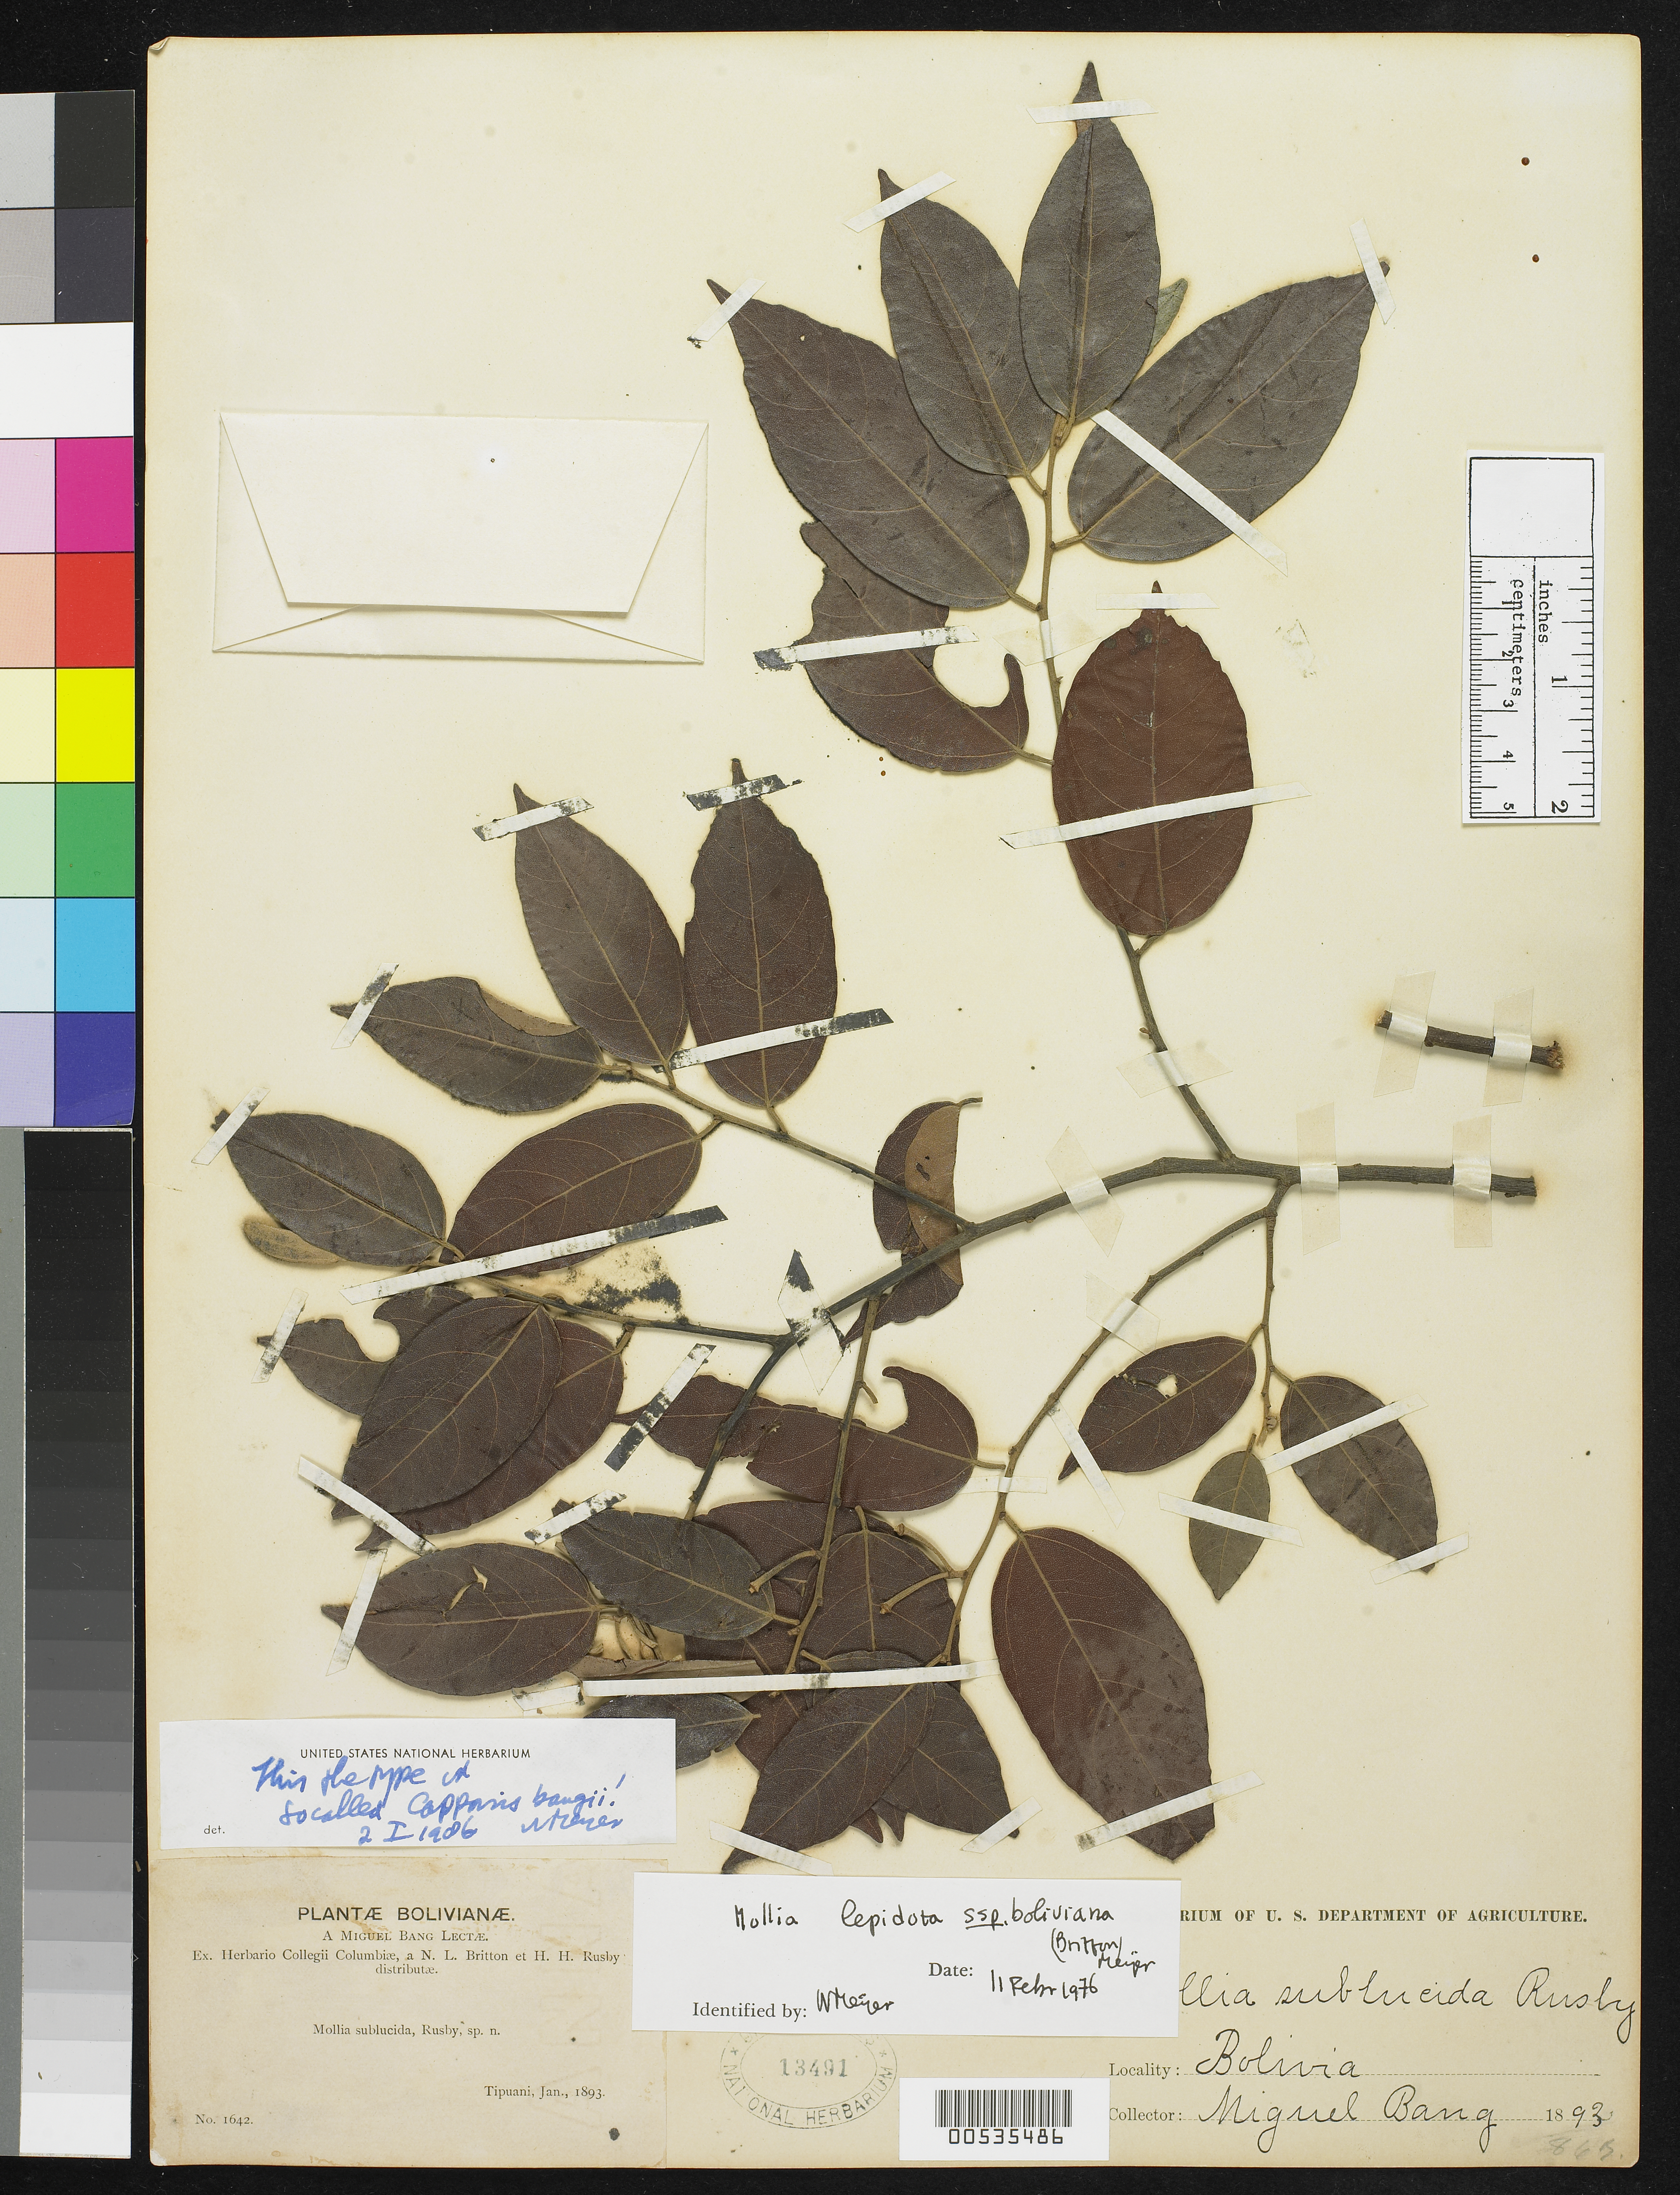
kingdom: Plantae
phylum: Tracheophyta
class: Magnoliopsida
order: Brassicales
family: Capparaceae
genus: Capparis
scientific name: Capparis bangii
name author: Rusby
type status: Isotype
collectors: M. Bang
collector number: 1642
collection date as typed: Jan 1893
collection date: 1893-01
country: Bolivia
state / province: La Paz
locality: Tipuani.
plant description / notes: Collection (but not US sheets) cited by W. Meijer, Mem. New York Bot. Gard. 29: 79 (1978).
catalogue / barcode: US 13491